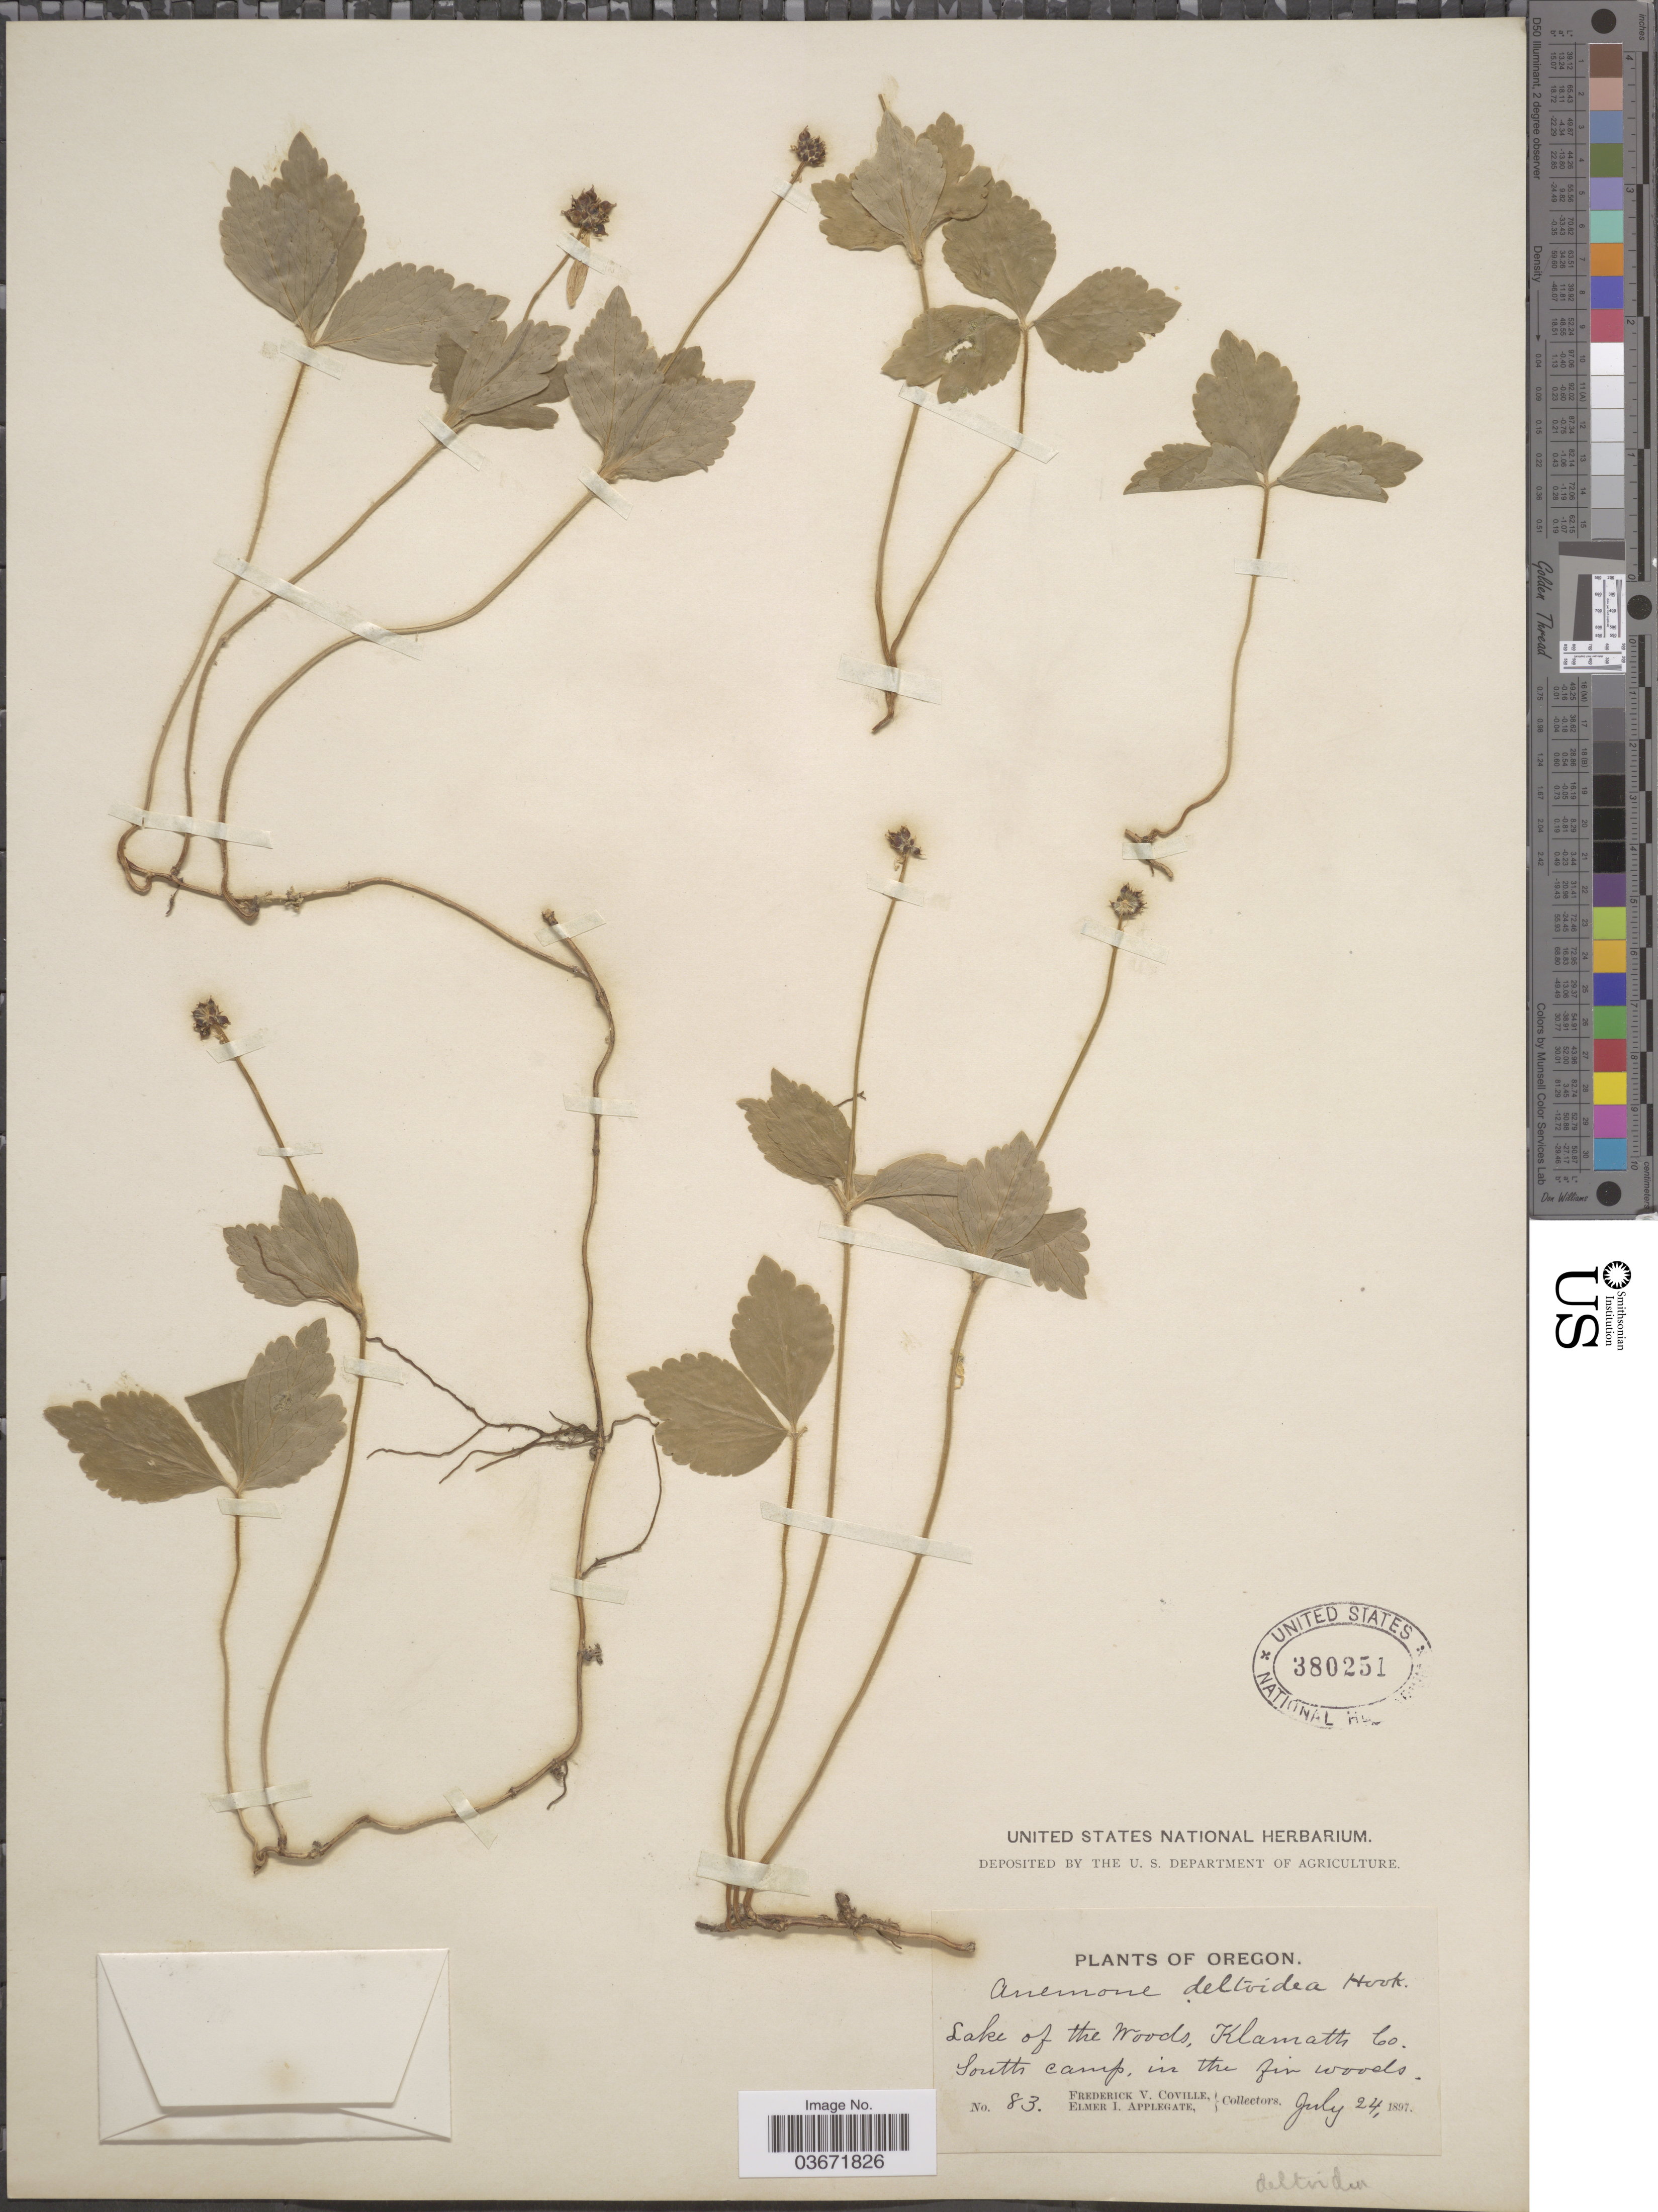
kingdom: Plantae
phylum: Tracheophyta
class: Magnoliopsida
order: Ranunculales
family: Ranunculaceae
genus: Anemone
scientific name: Anemone deltoidea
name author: Douglas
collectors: F. V. Coville & E. I. Applegate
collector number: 83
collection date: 1897-07-24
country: United States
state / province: Oregon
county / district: Klamath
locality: Lake of the Woods, Klamath Co. South Camp, in the fir woods.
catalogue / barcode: US 380251